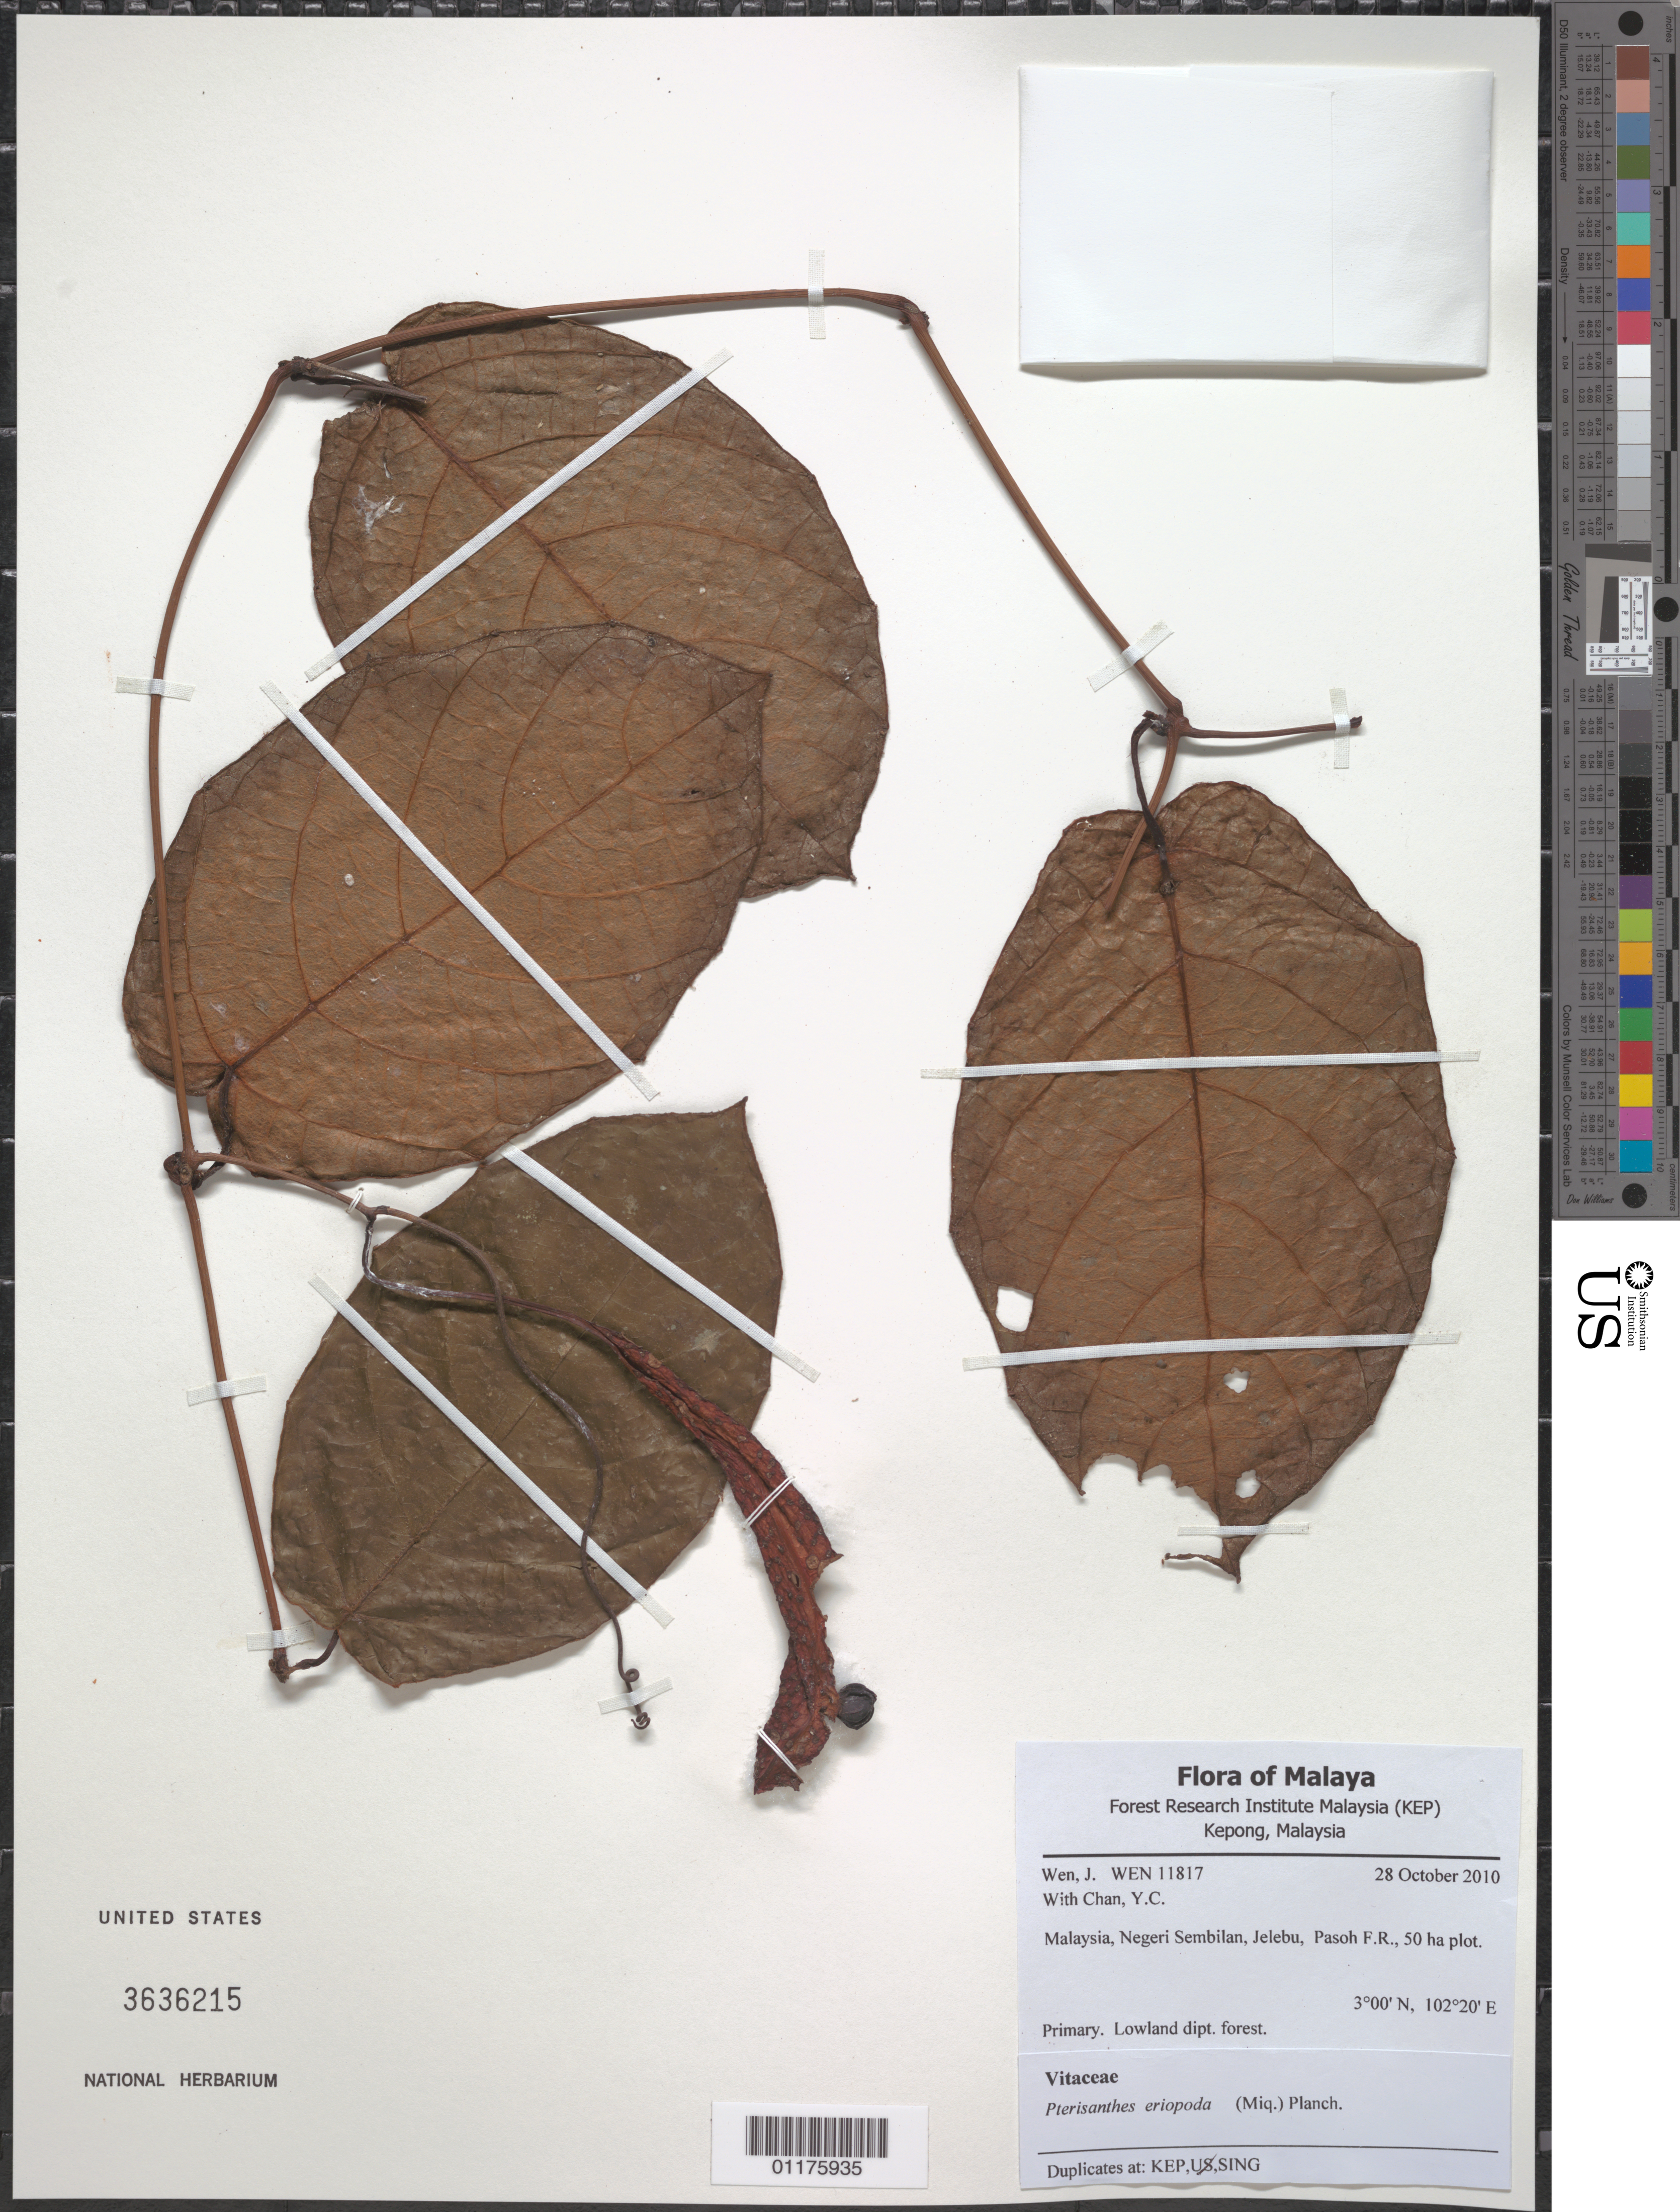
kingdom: Plantae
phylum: Tracheophyta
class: Magnoliopsida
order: Vitales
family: Vitaceae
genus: Pterisanthes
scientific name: Pterisanthes eriopoda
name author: (Miq.) Planch.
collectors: J. Wen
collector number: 11817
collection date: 2010-10-28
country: Malaysia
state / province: Selangor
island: Borneo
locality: Pasoh, near the 50 ha. permanent plot of Forest Research Institute Malayasia.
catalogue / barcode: US 3636215